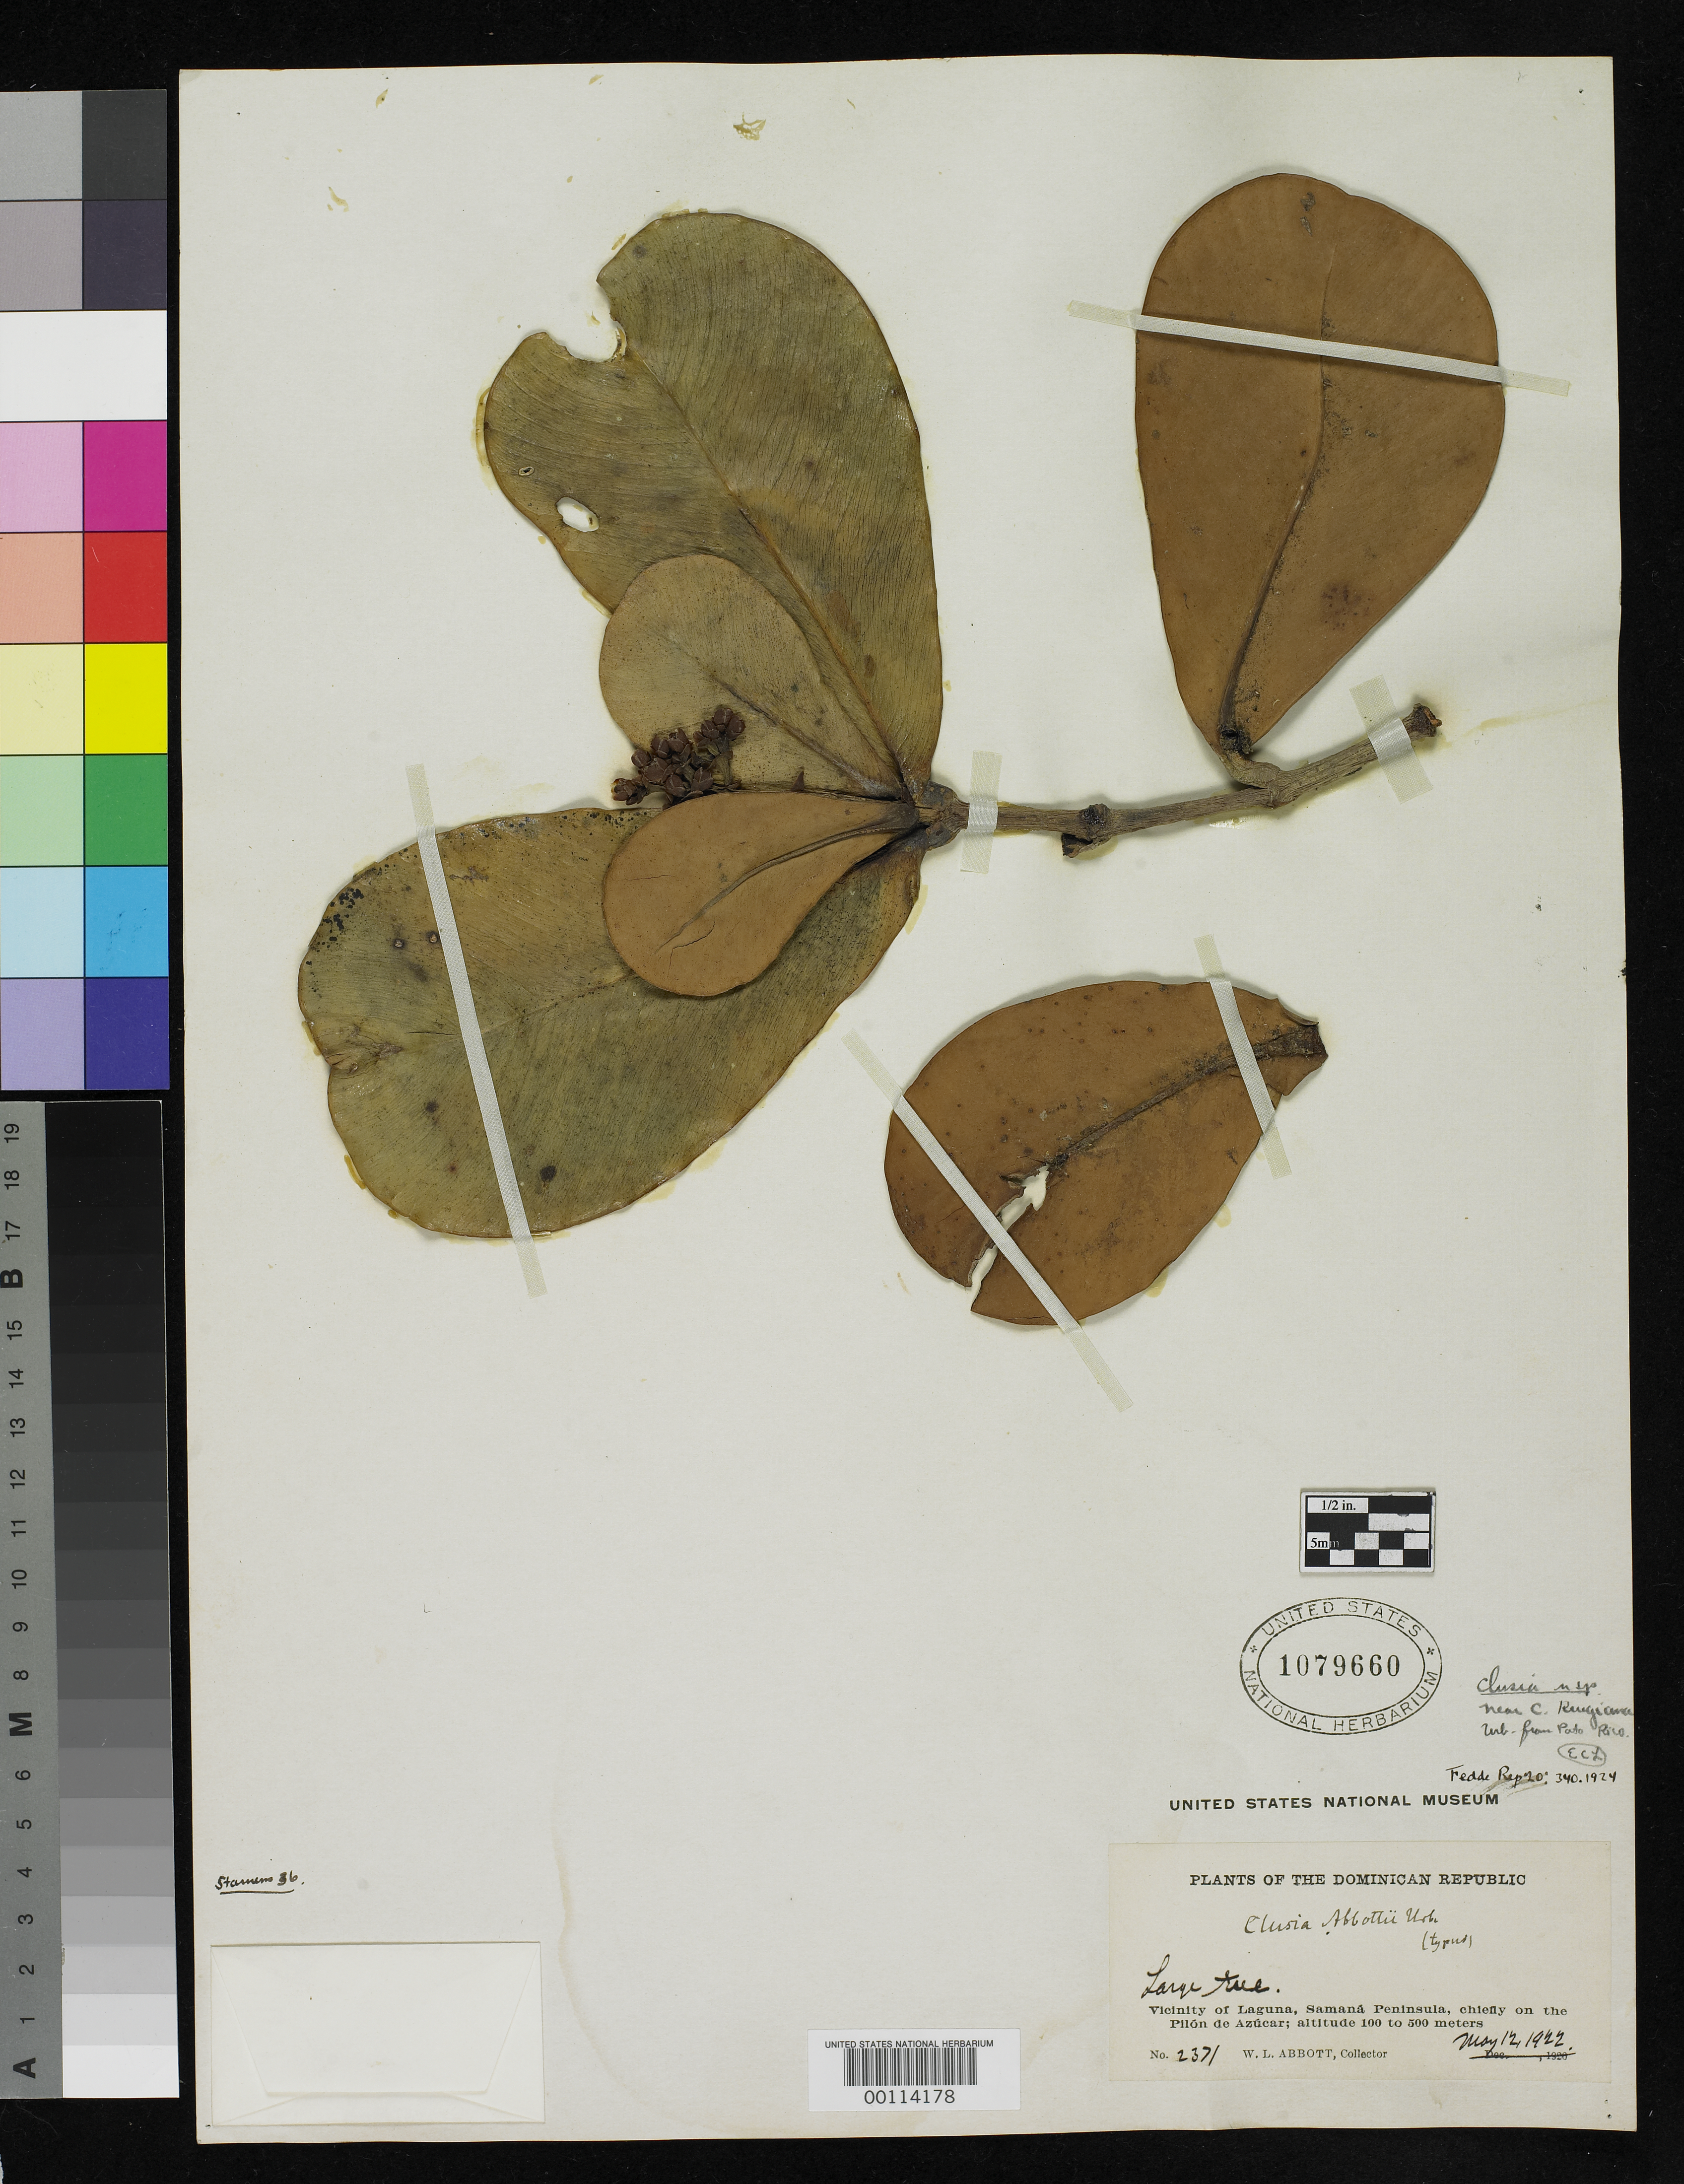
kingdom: Plantae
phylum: Tracheophyta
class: Magnoliopsida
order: Malpighiales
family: Clusiaceae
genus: Clusia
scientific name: Clusia abbottii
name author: Urb.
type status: Type Collection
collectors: W. L. Abbott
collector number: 2371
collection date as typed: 12 May 1922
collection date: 1922-05-12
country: Dominican Republic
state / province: Samaná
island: Hispaniola Island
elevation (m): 100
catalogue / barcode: US 1079660